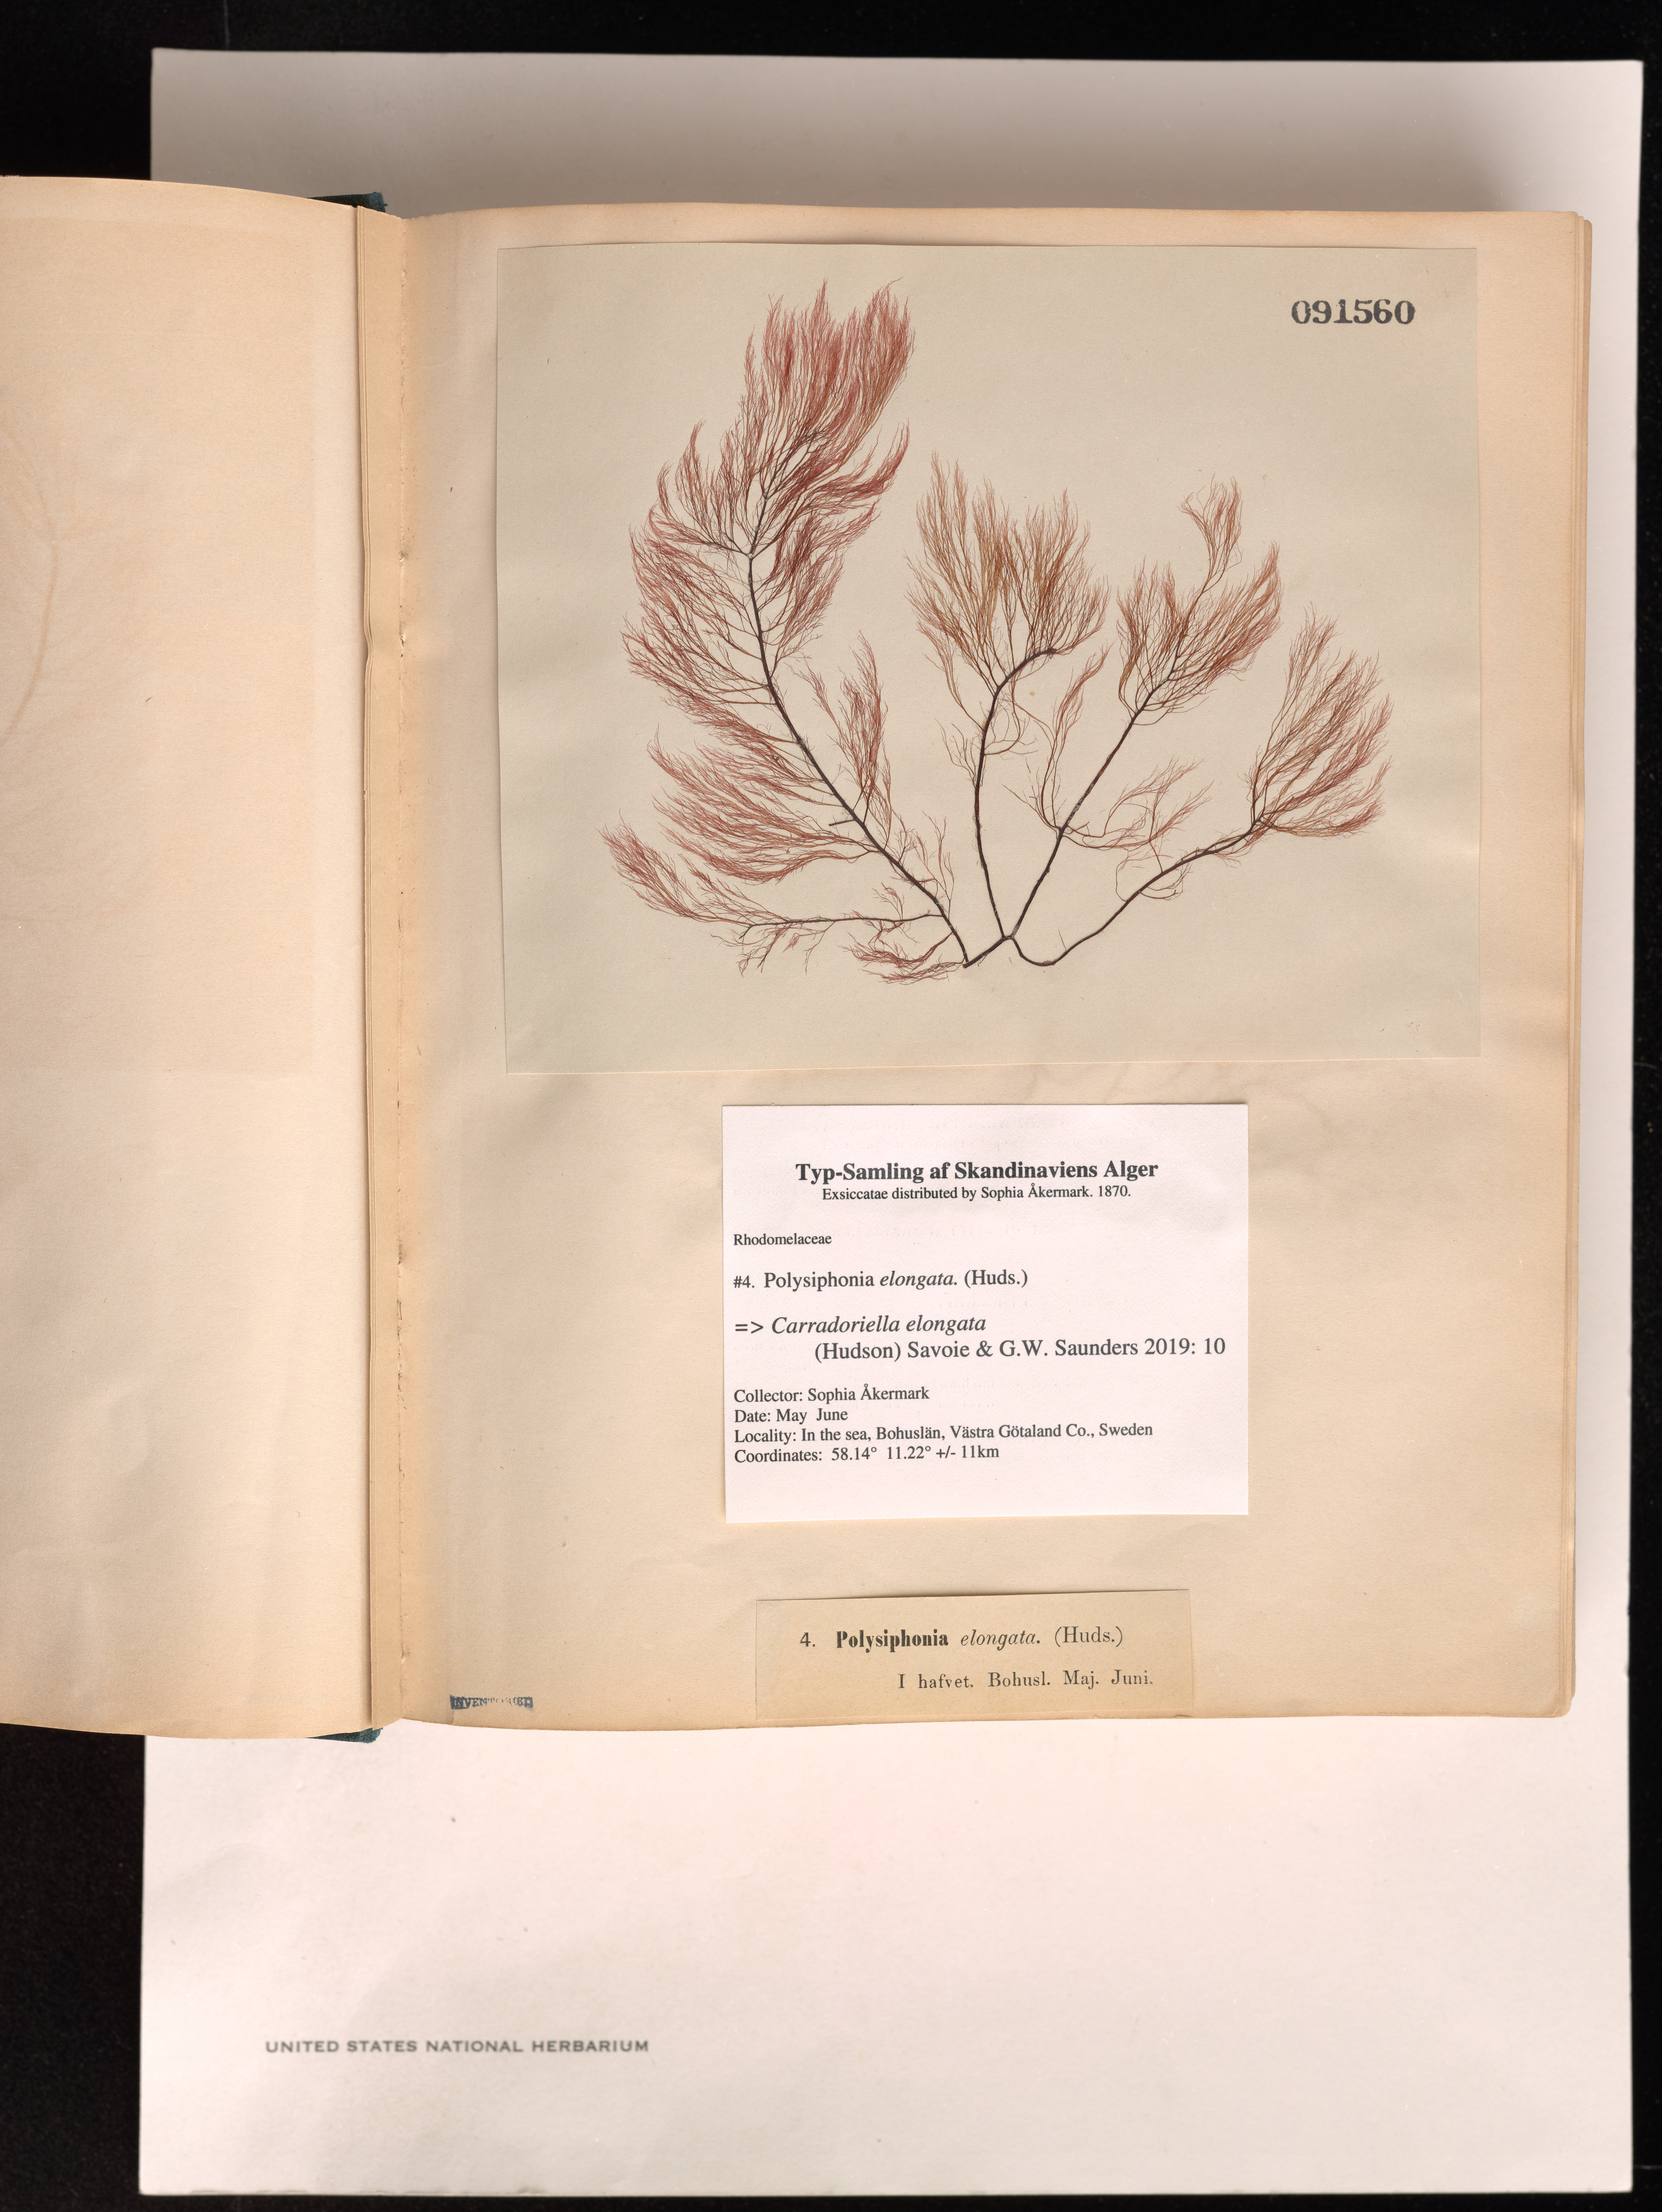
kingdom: Plantae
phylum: Rhodophyta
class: Florideophyceae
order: Ceramiales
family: Rhodomelaceae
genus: Carradoriella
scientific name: Carradoriella elongata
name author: (Hudson) Savoie & G.W. Saunders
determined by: Algae name updating Project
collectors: S. Akermark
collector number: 4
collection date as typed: May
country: Sweden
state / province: Västra Götaland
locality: Bohuslan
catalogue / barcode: US 91560